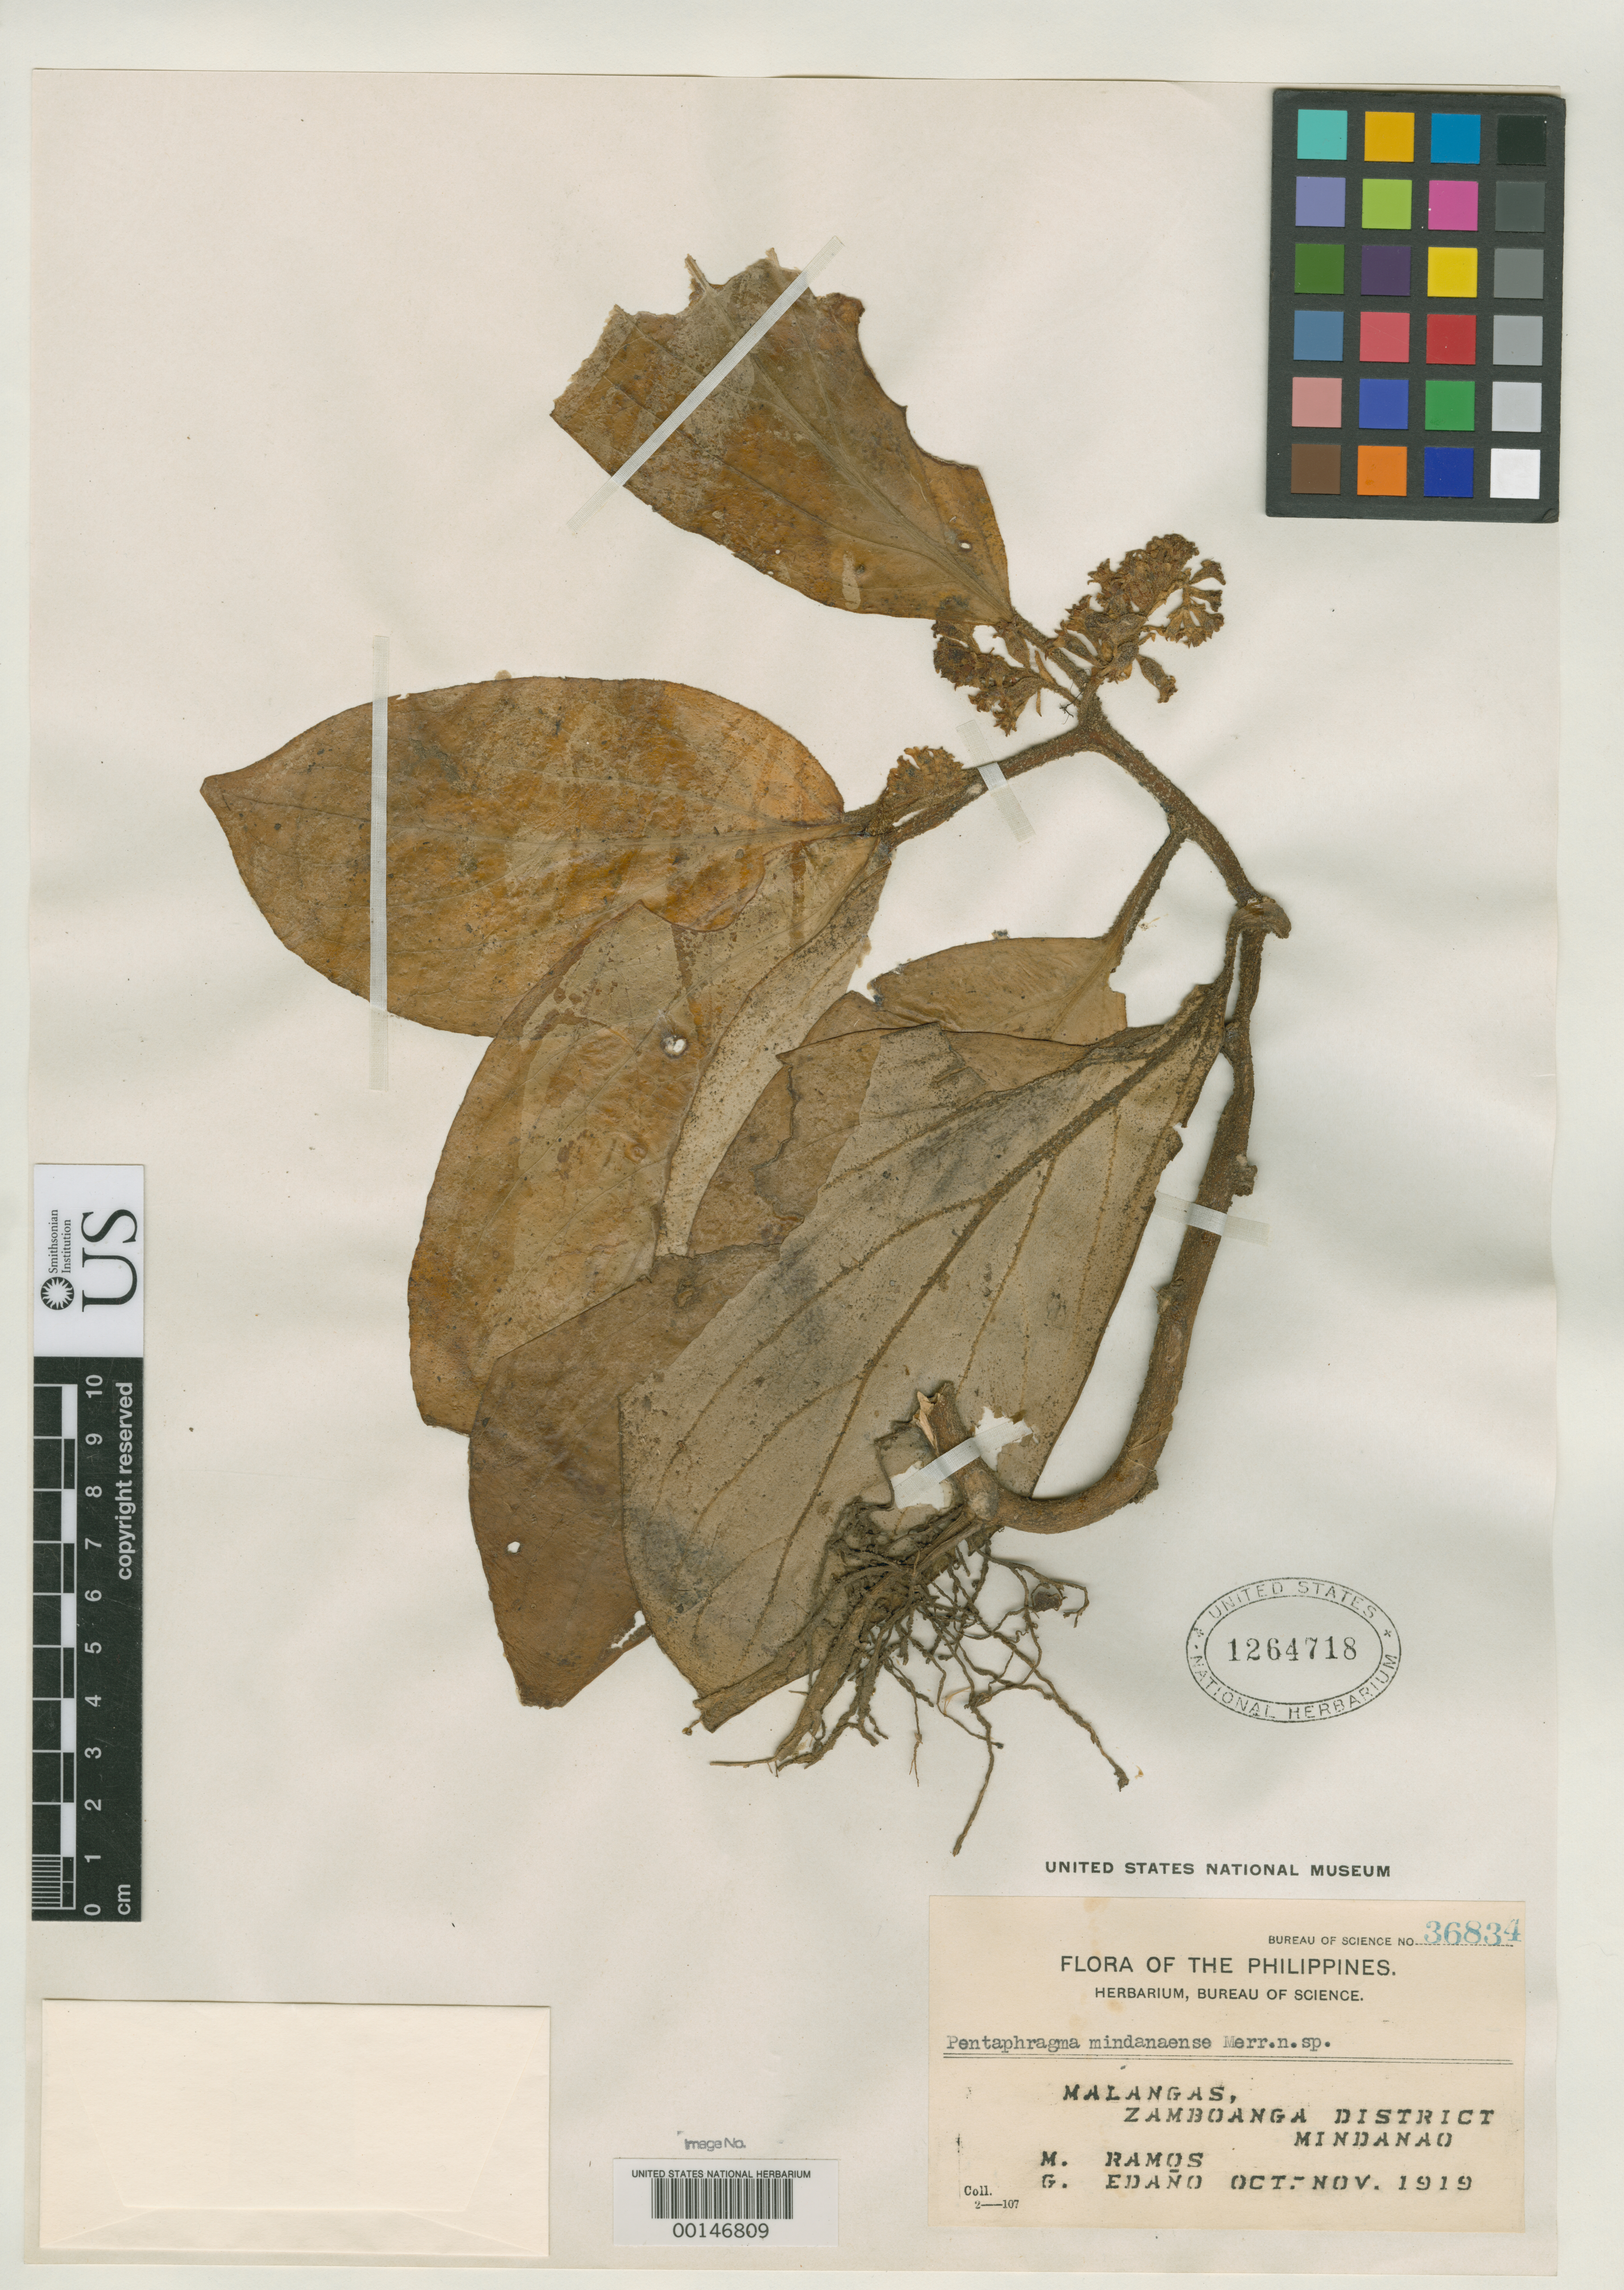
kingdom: Plantae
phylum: Tracheophyta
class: Magnoliopsida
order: Asterales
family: Pentaphragmataceae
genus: Pentaphragma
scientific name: Pentaphragma mindanaense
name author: Merr.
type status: Isotype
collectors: M. Ramos & G. E. Edaño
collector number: Bur. Sci. 36834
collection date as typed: Oct 1919 to -- Nov 1919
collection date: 1919-10/1919-11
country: Philippines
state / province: Zamboanga Peninsula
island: Mindanao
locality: Malangas.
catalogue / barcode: US 1264718